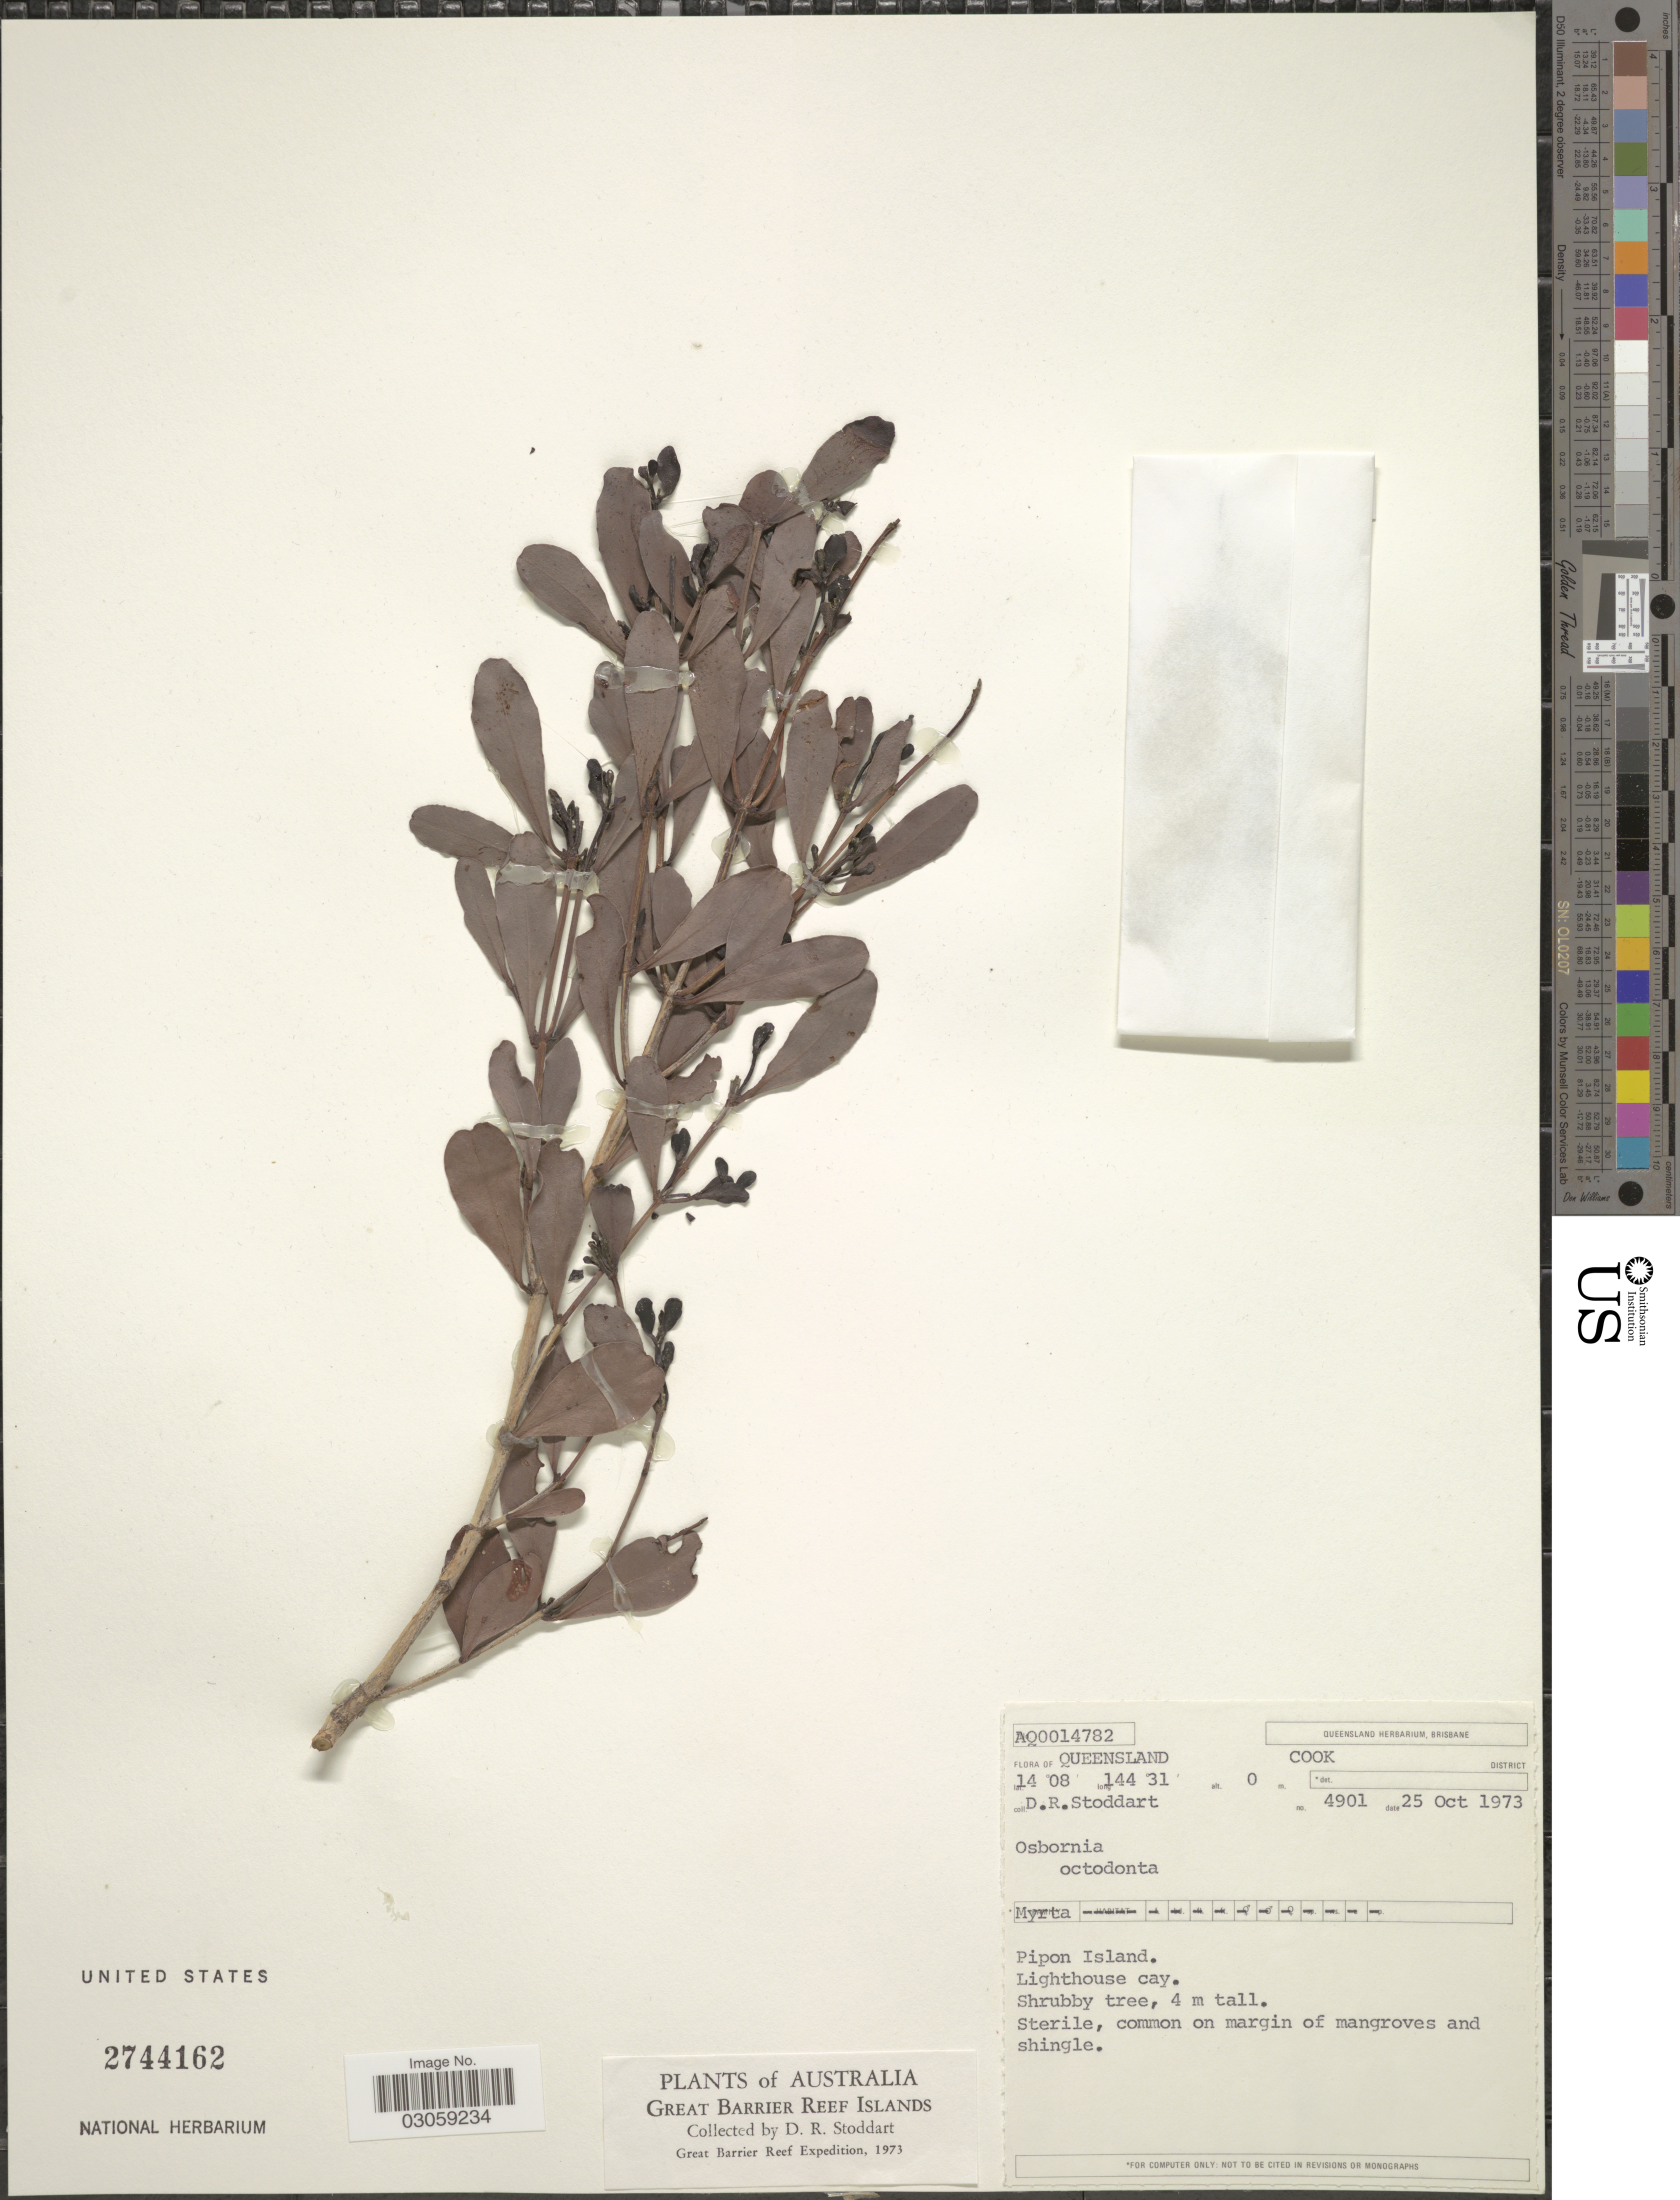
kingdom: Plantae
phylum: Tracheophyta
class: Magnoliopsida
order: Myrtales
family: Myrtaceae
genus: Osbornia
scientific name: Osbornia octodonta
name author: F. Muell.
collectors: D. R. Stoddart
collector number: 4901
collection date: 1973-10-25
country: Australia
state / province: Queensland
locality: Cook District. Pipon Island. Lighthouse cay.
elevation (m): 0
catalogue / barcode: US 2744162